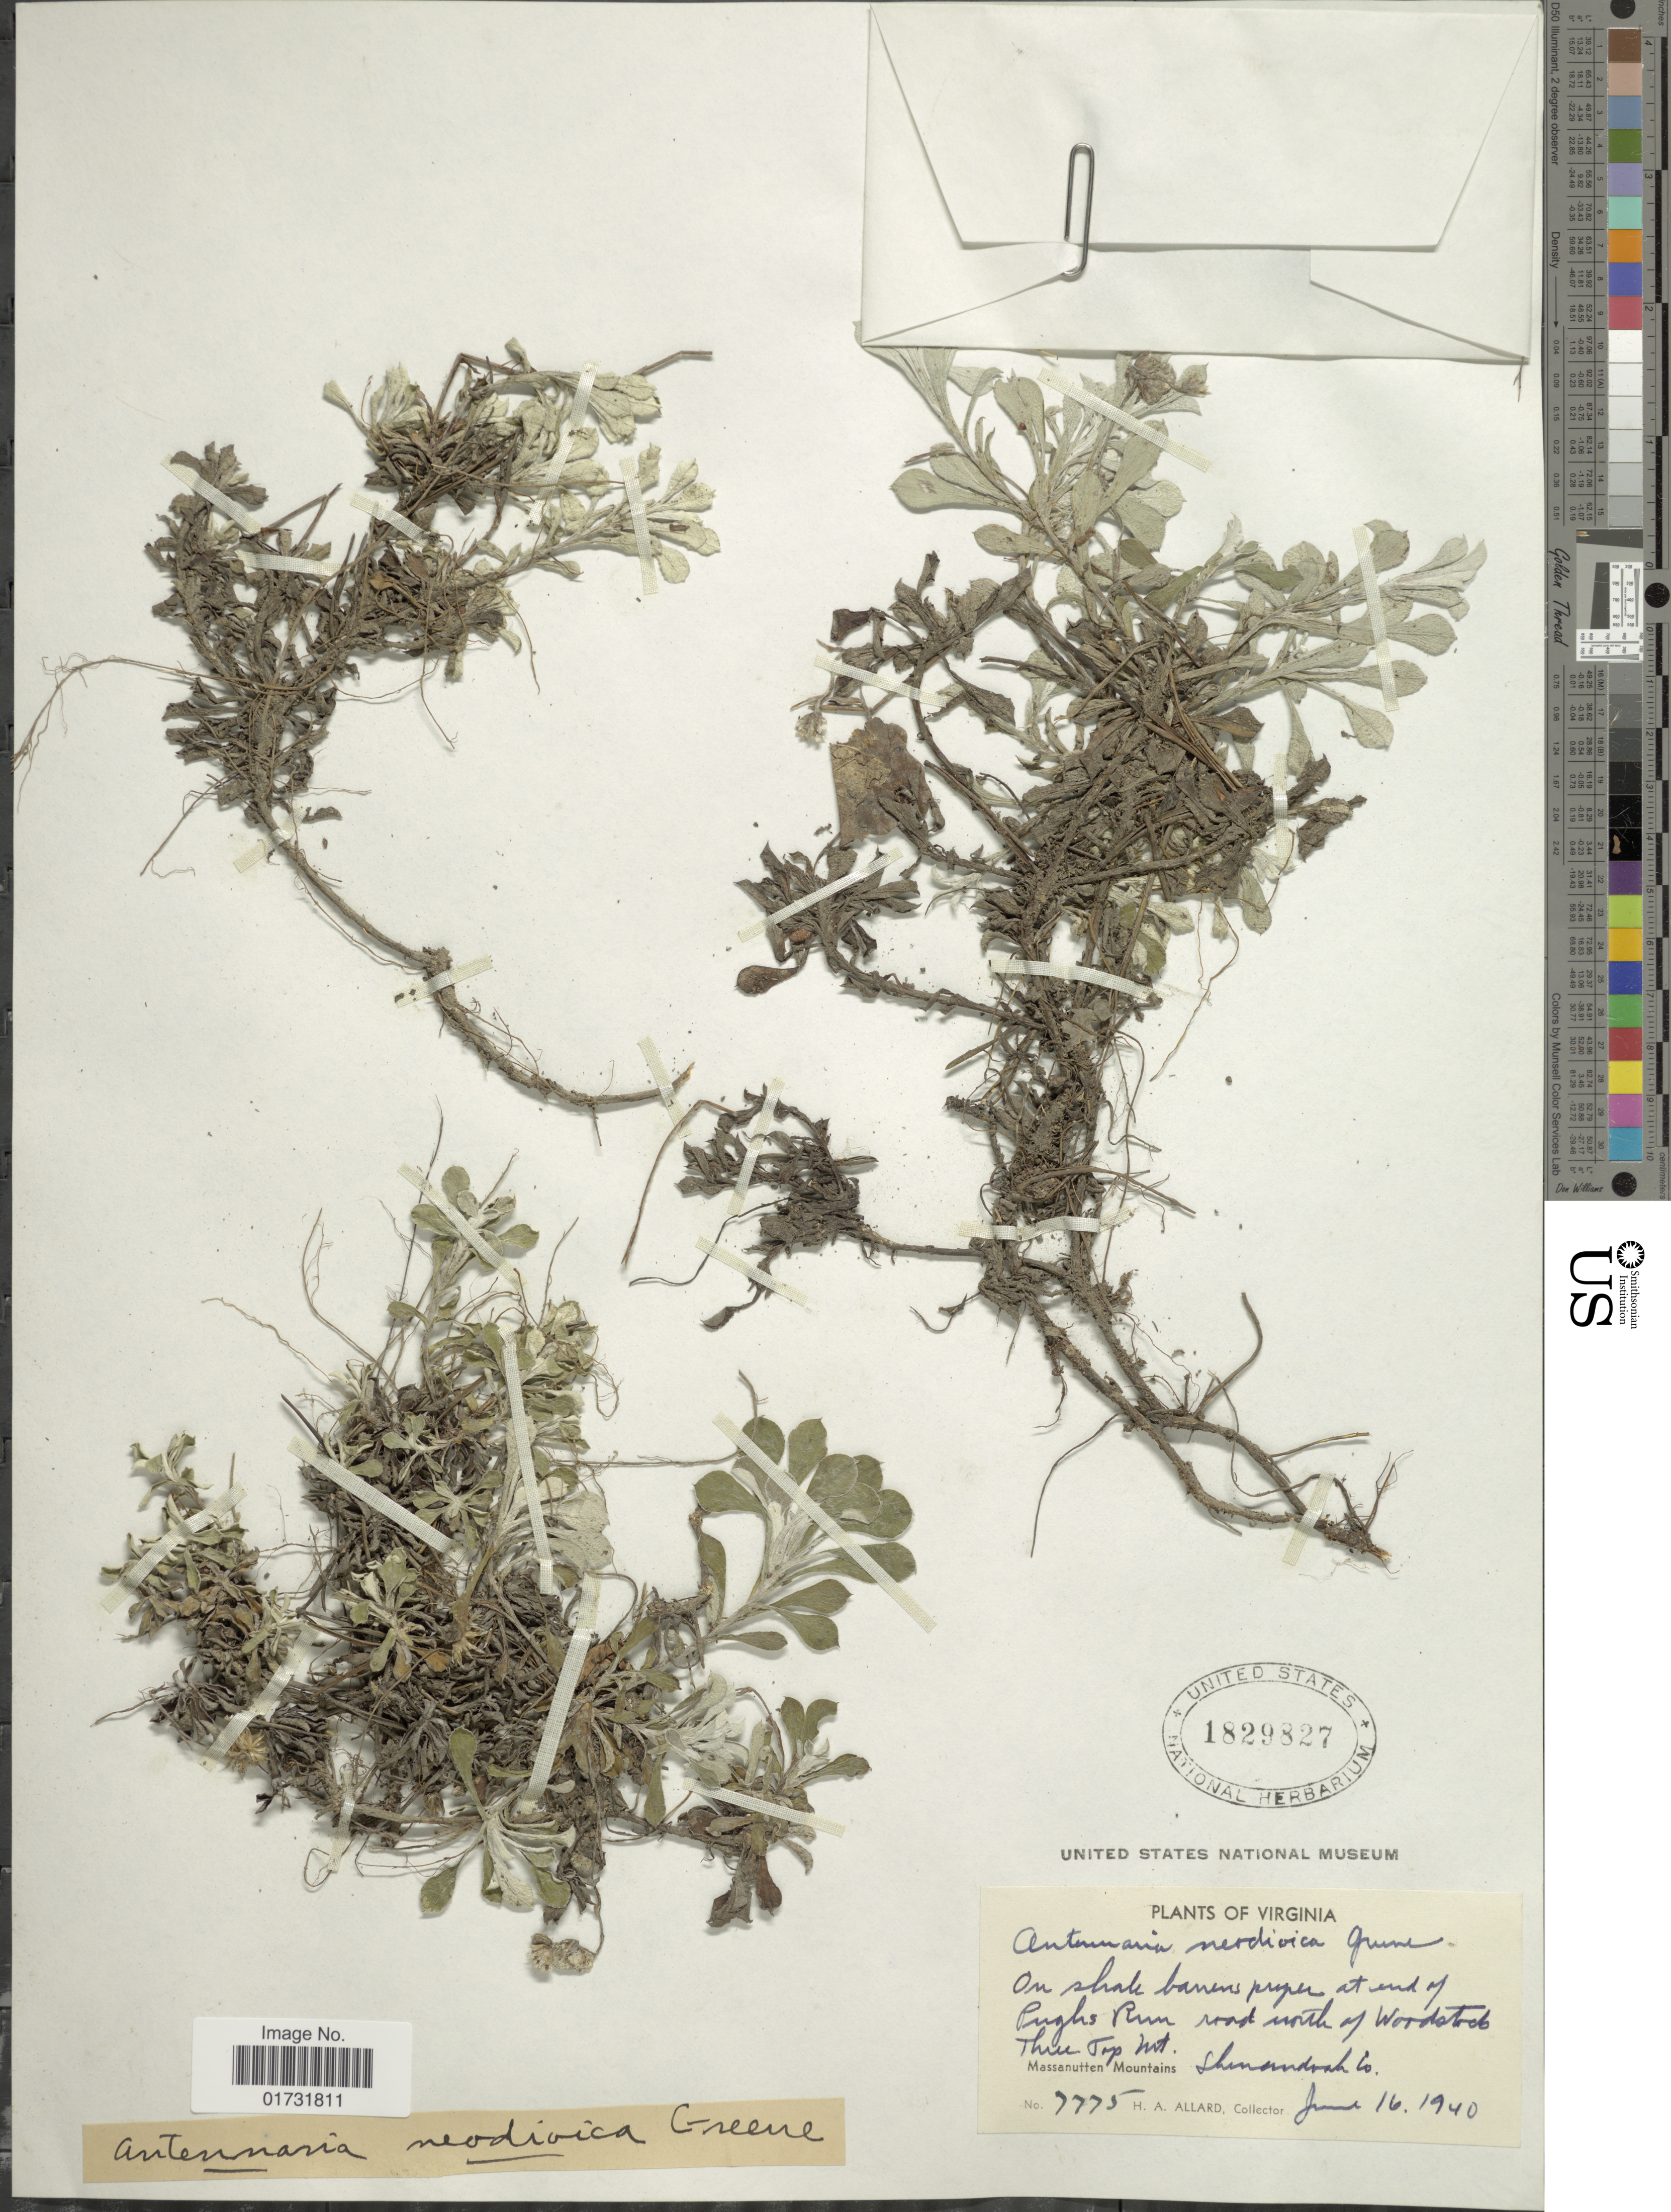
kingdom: Plantae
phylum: Tracheophyta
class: Magnoliopsida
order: Asterales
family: Asteraceae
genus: Antennaria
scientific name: Antennaria neodioica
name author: Greene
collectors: H. A. Allard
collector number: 7775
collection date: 1940-06-16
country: United States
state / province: Virginia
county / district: Shenandoah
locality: At end of Pughs Run road north of Woodstock Three Top Mt. Massanutten Mountains.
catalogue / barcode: US 1829827